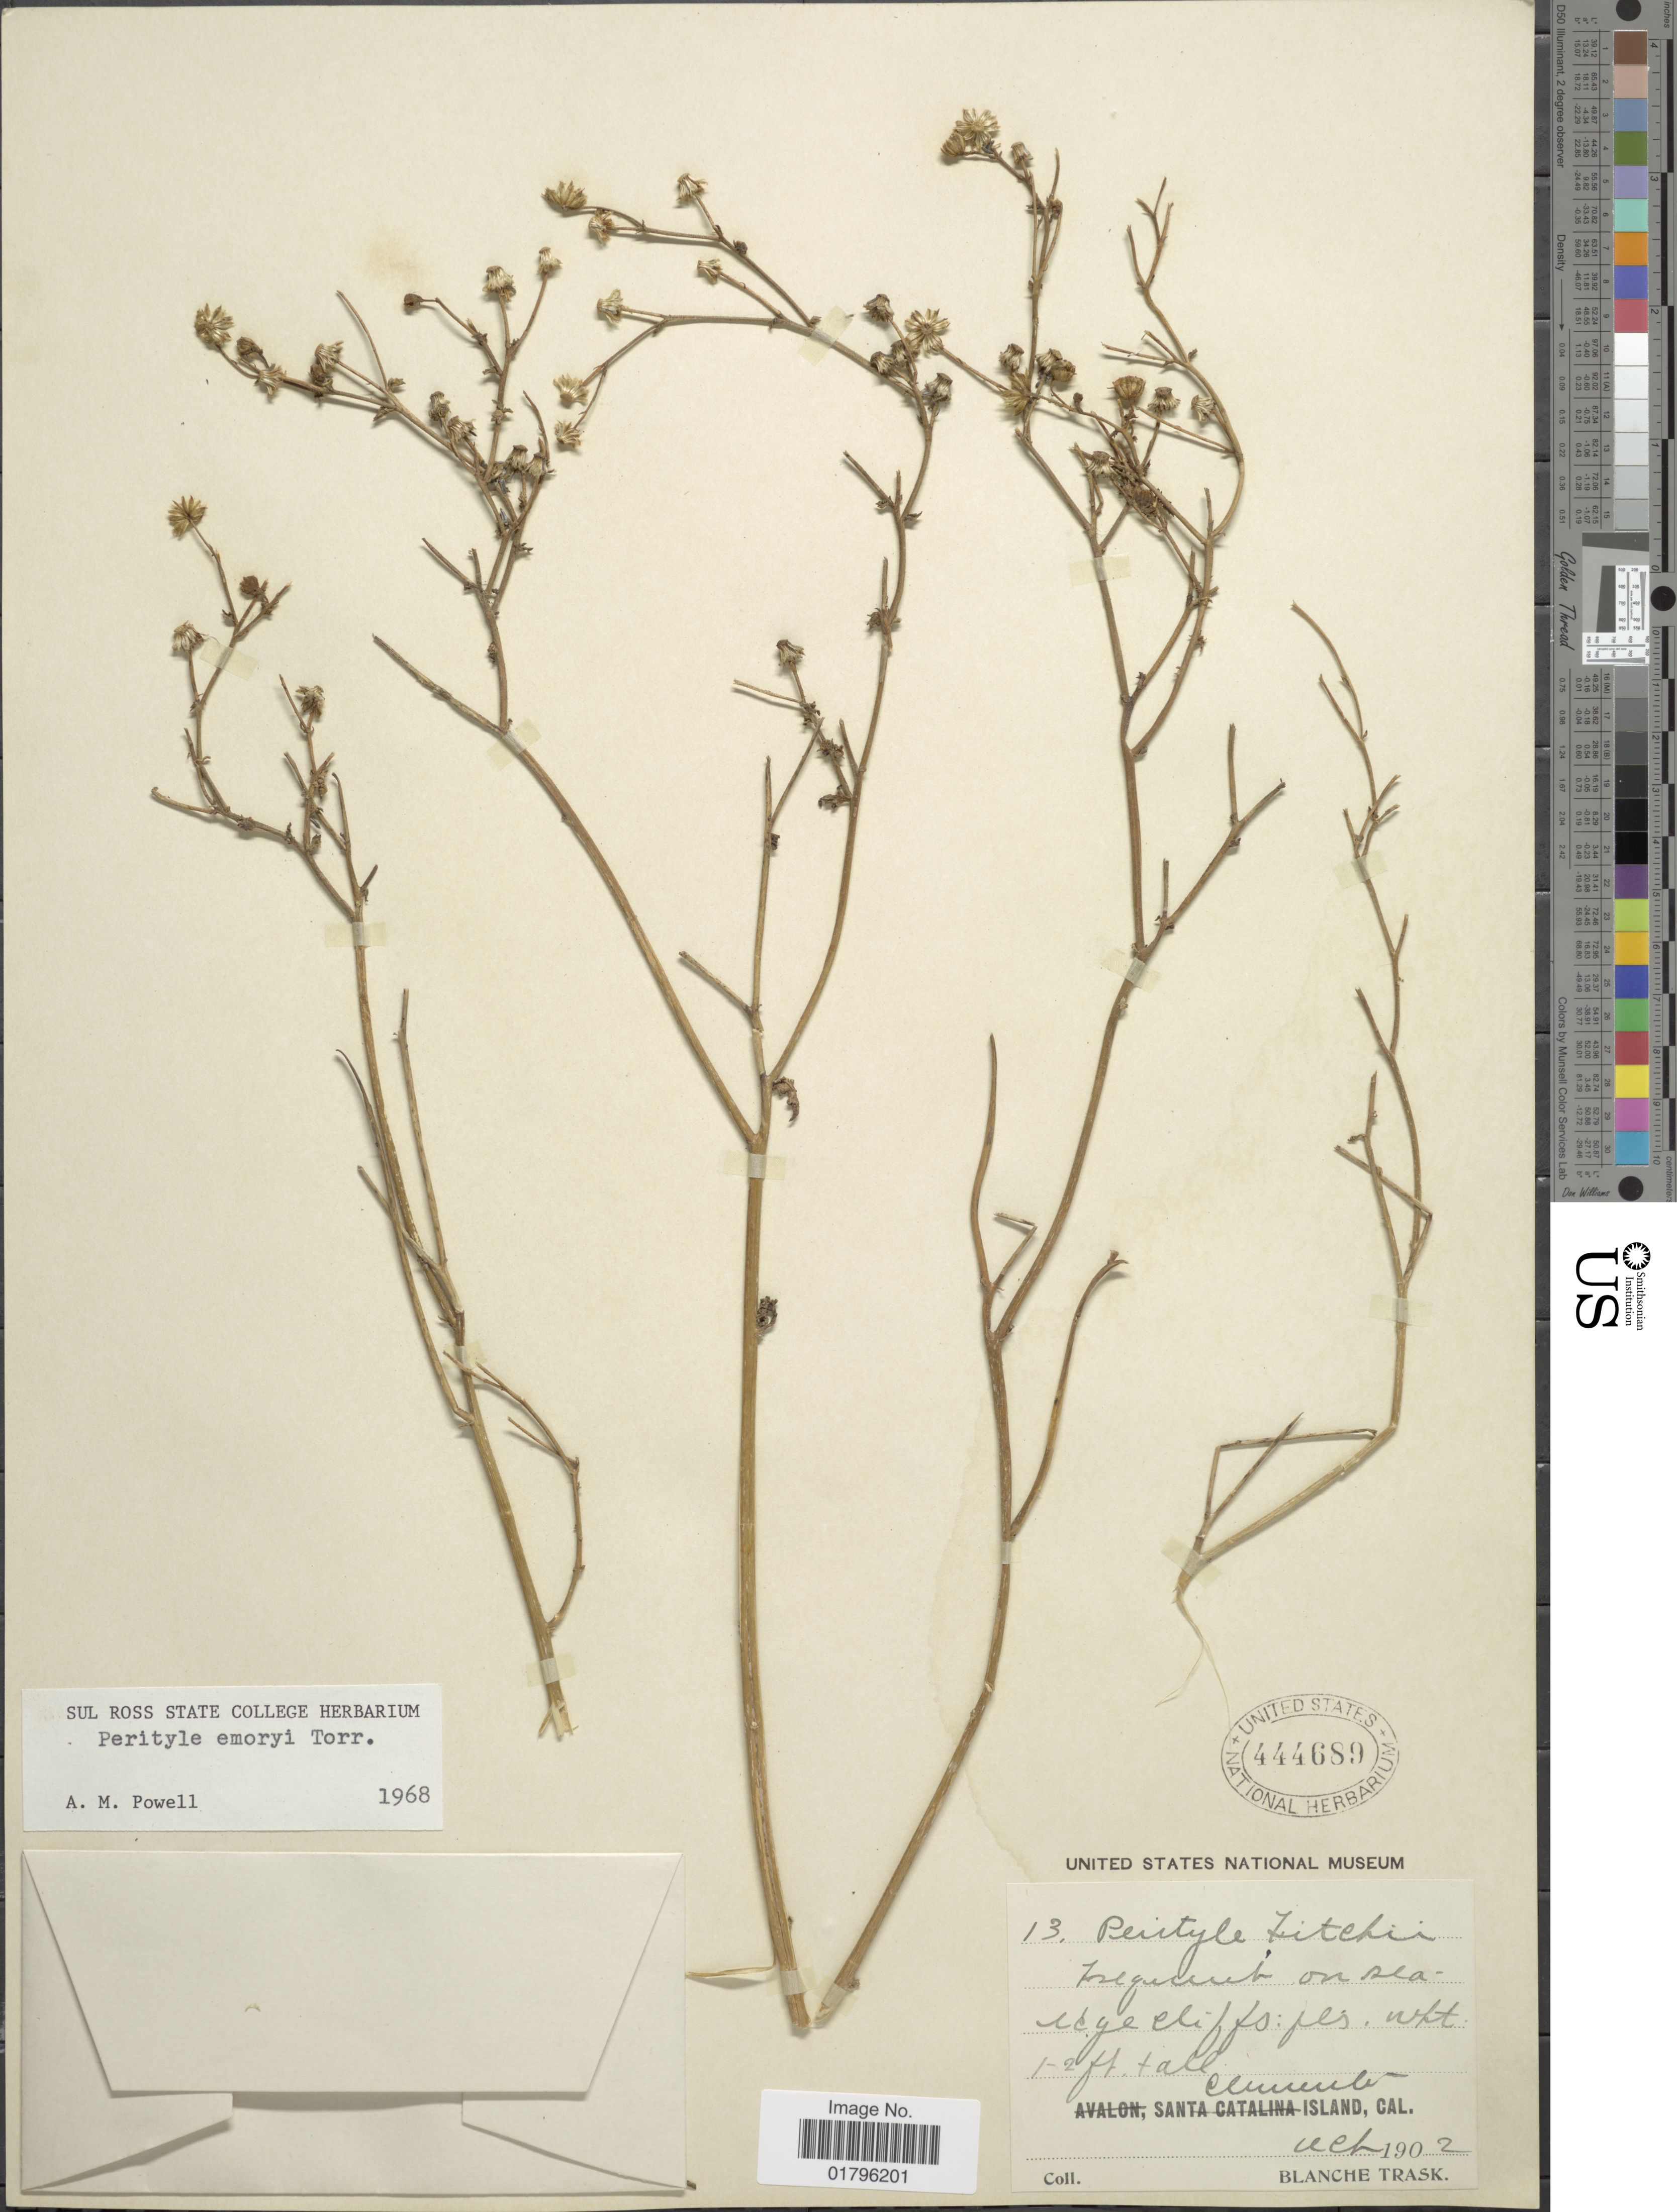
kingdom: Plantae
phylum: Tracheophyta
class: Magnoliopsida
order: Asterales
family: Asteraceae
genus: Perityle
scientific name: Perityle emoryi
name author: Torr.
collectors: B. Trask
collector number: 13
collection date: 1902-03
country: United States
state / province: California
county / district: Los Angeles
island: San Clemente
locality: San Clemente Island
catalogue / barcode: US 444689